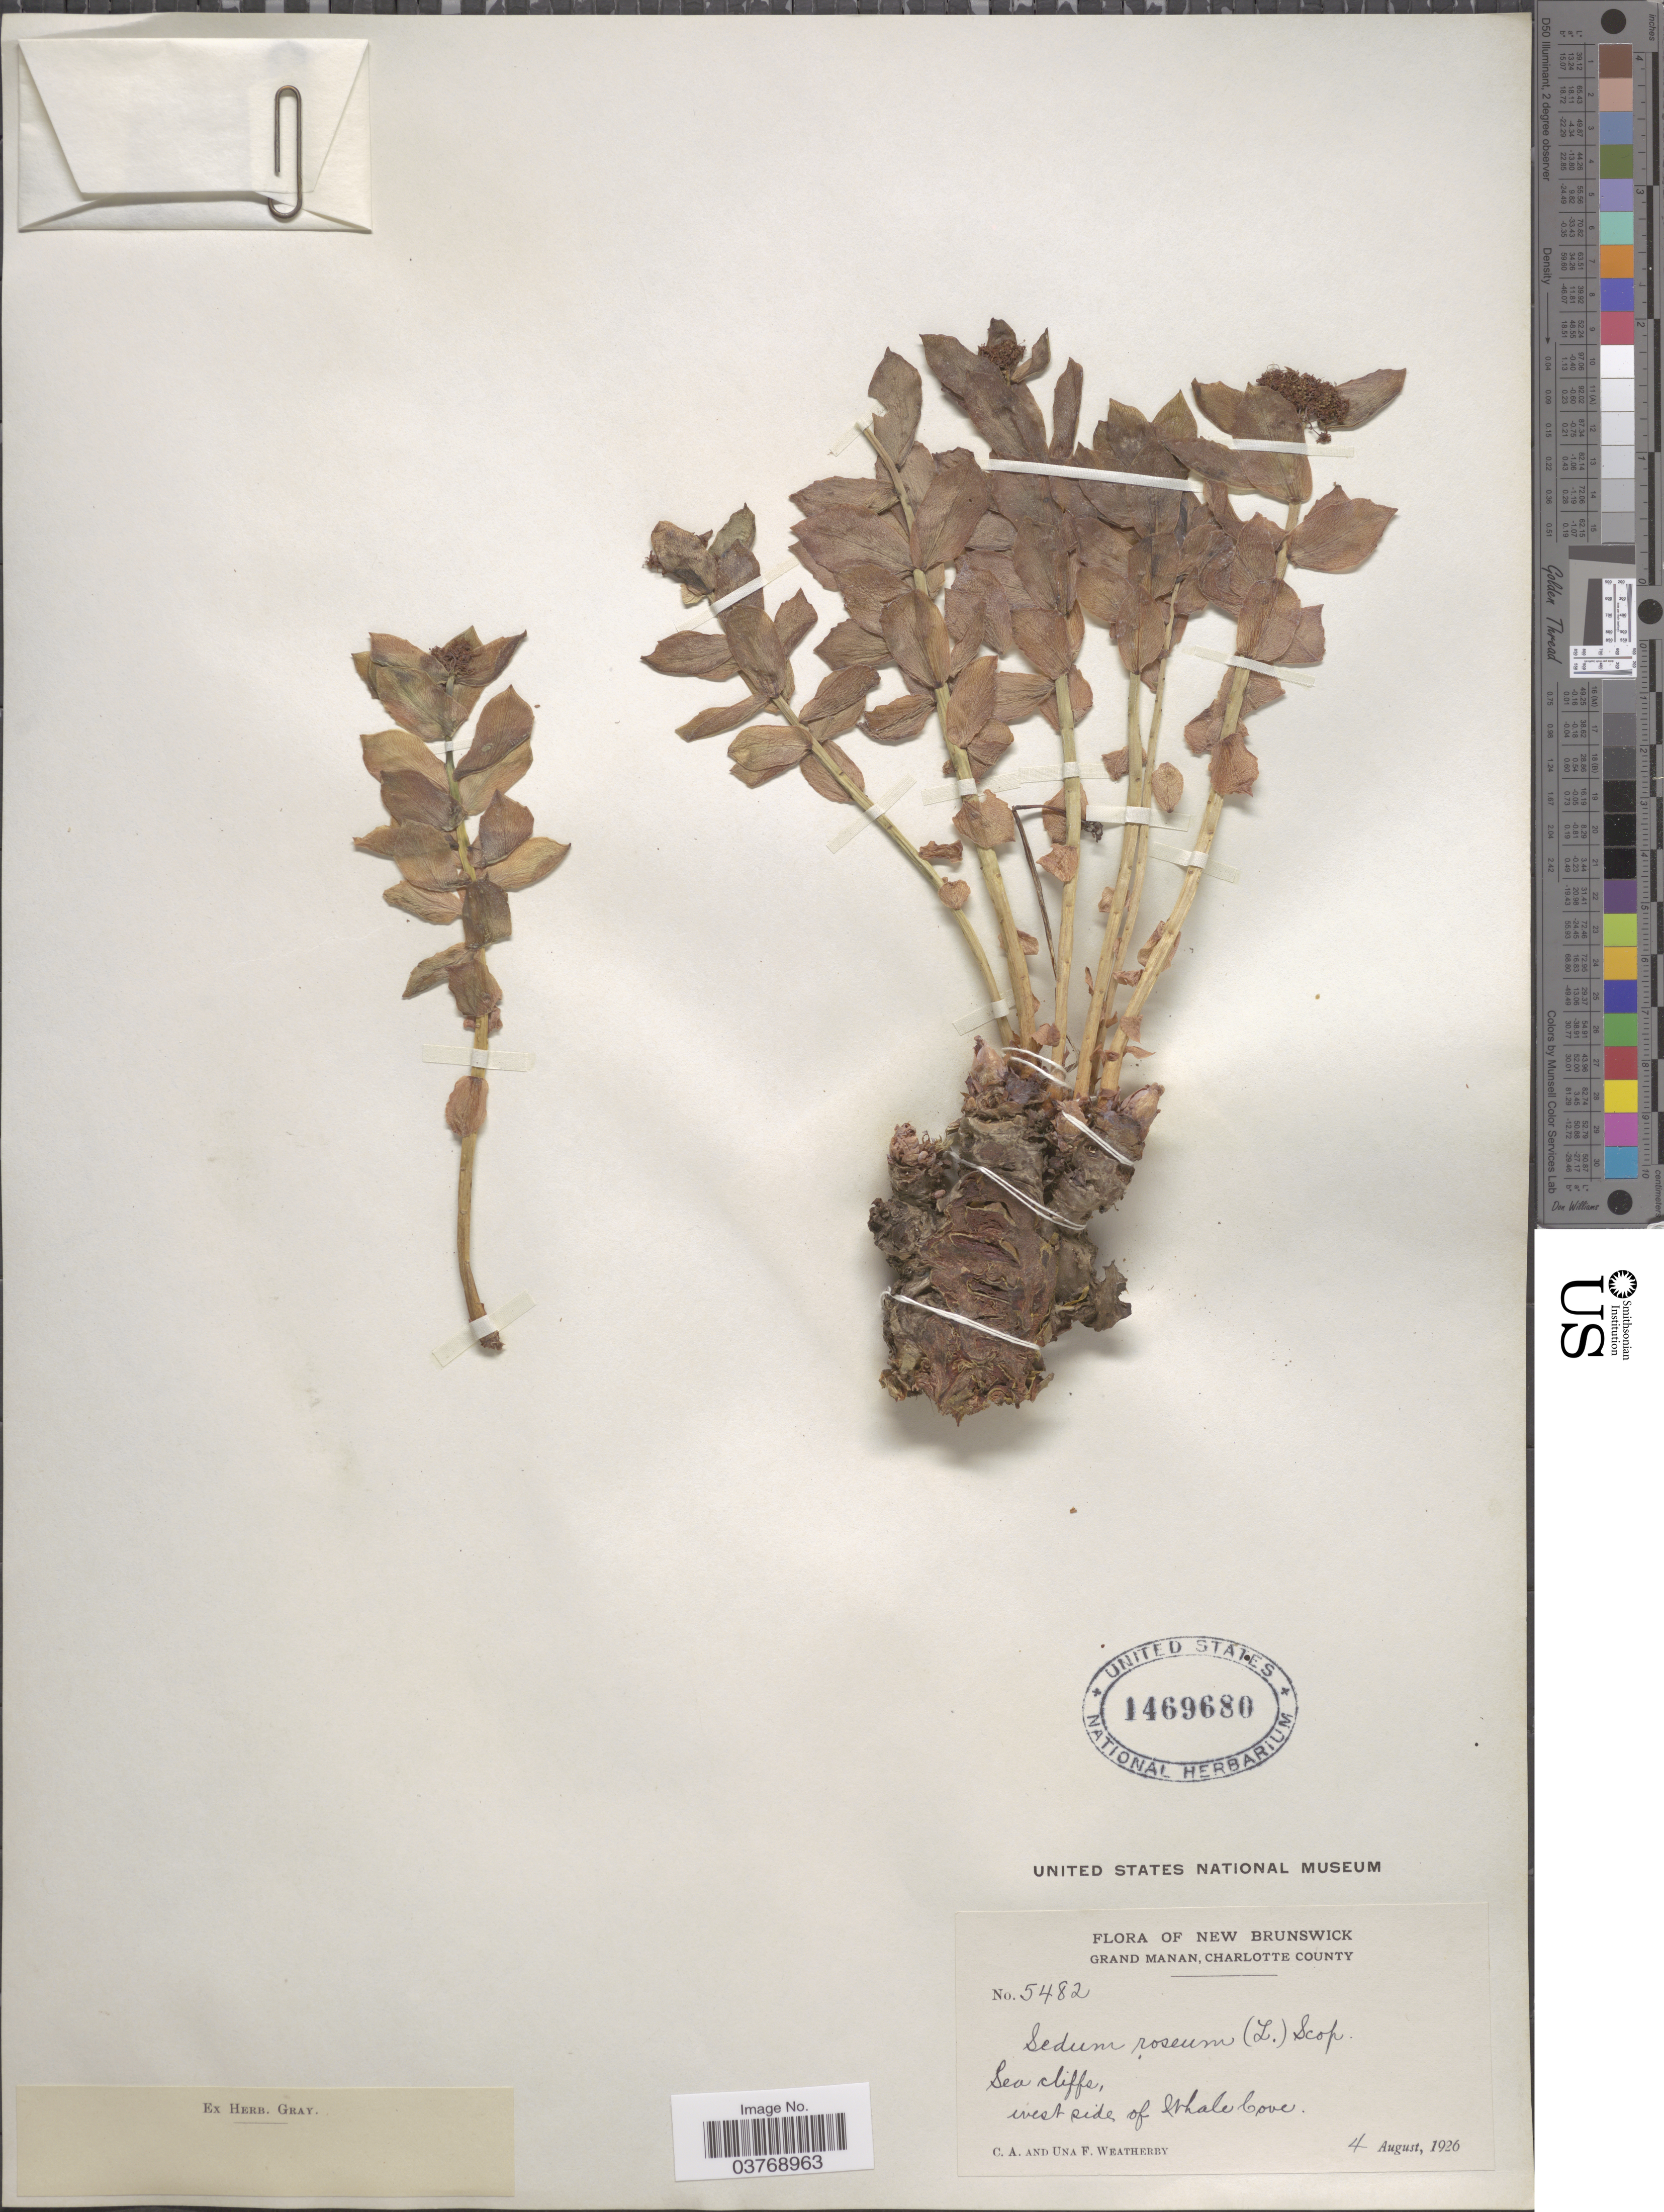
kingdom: Plantae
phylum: Tracheophyta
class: Magnoliopsida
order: Saxifragales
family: Crassulaceae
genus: Rhodiola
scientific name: Rhodiola rosea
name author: L.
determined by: Strong, Mark T., (BOT), Smithsonian Institution - National Museum of Natural History (UNITED STATES)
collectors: C. A. Weatherby & U. Weatherby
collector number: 5482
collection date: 1926-08-04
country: Canada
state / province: New Brunswick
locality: Grand Manan, Charlotte County. Sea cliffs, west side of Whale Cove.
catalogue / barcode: US 1469680